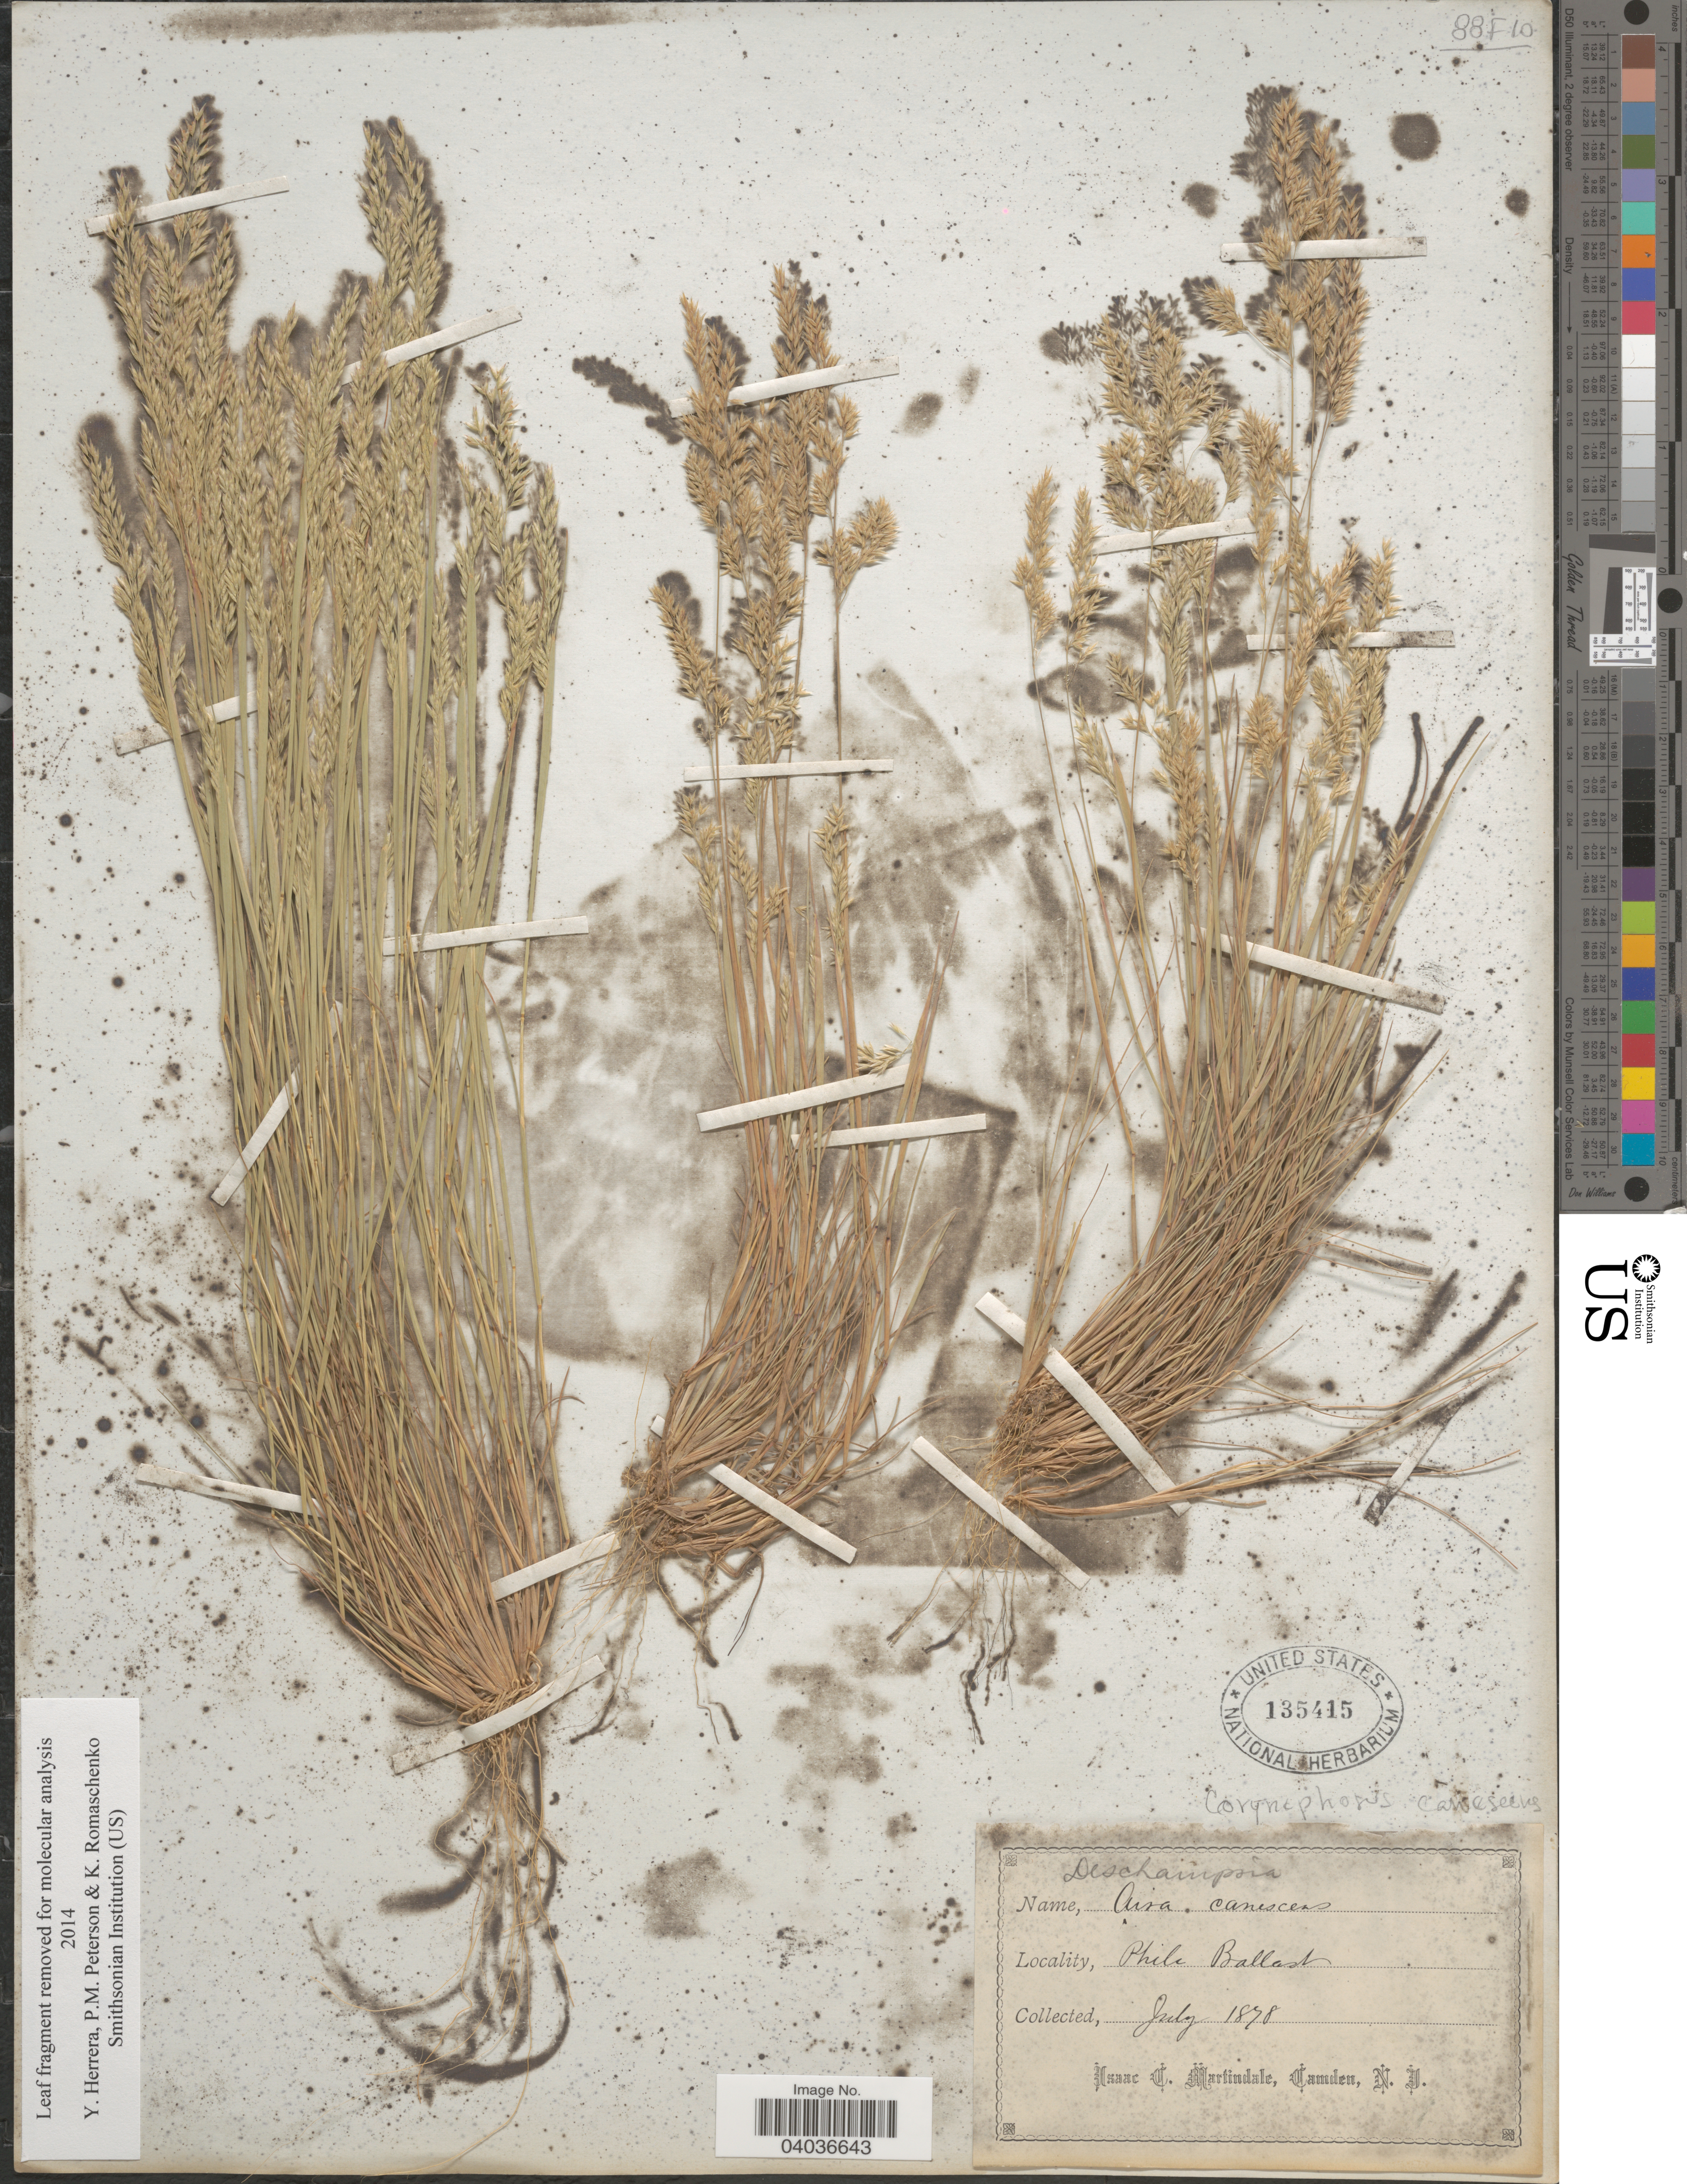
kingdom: Plantae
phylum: Tracheophyta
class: Liliopsida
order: Poales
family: Poaceae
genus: Corynephorus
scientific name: Corynephorus canescens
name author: (L, MEL) P. Beauv.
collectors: I. C. Martindale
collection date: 1878-07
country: United States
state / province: New Jersey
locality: Phila Ballast.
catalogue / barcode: US 135415